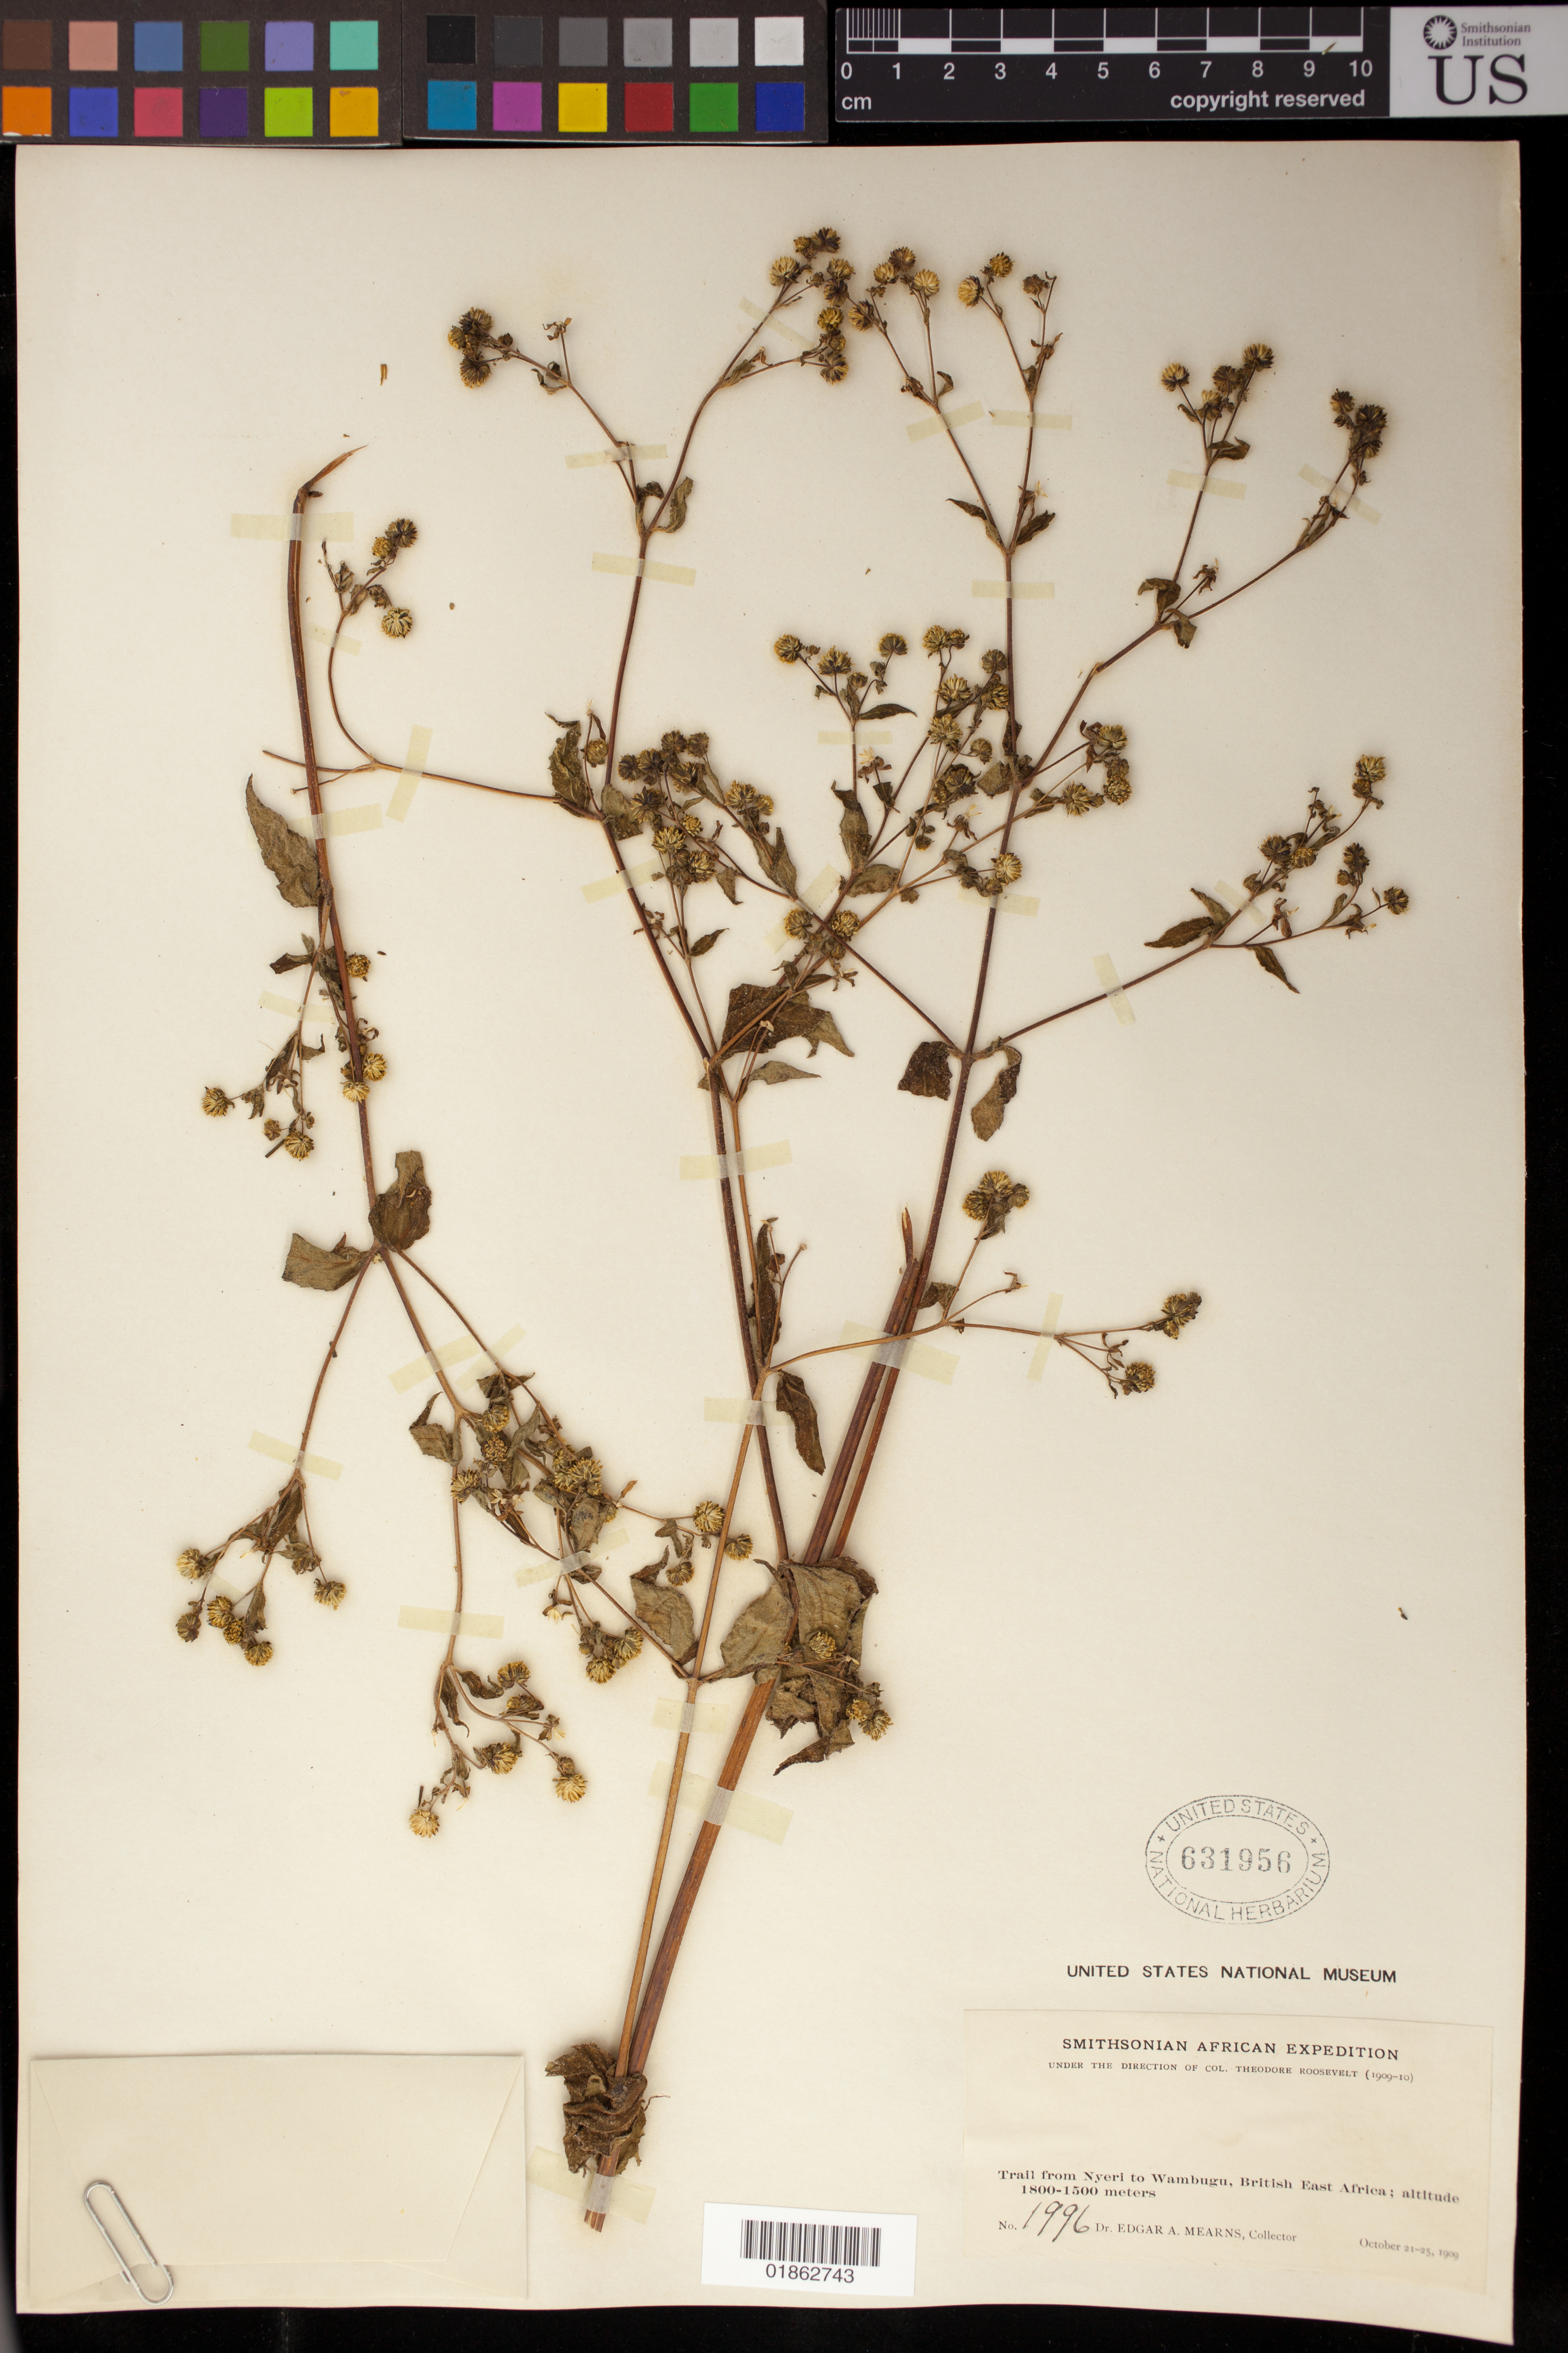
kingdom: Plantae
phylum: Tracheophyta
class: Magnoliopsida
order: Asterales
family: Asteraceae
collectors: E. A. Mearns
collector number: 1996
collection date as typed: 21 Oct 1909 to 25 Oct 1909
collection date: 1909-10-21/1909-10-25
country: Kenya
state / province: Nyeri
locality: Trail from Nyeri to Wambugu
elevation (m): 1800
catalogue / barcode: US 631956